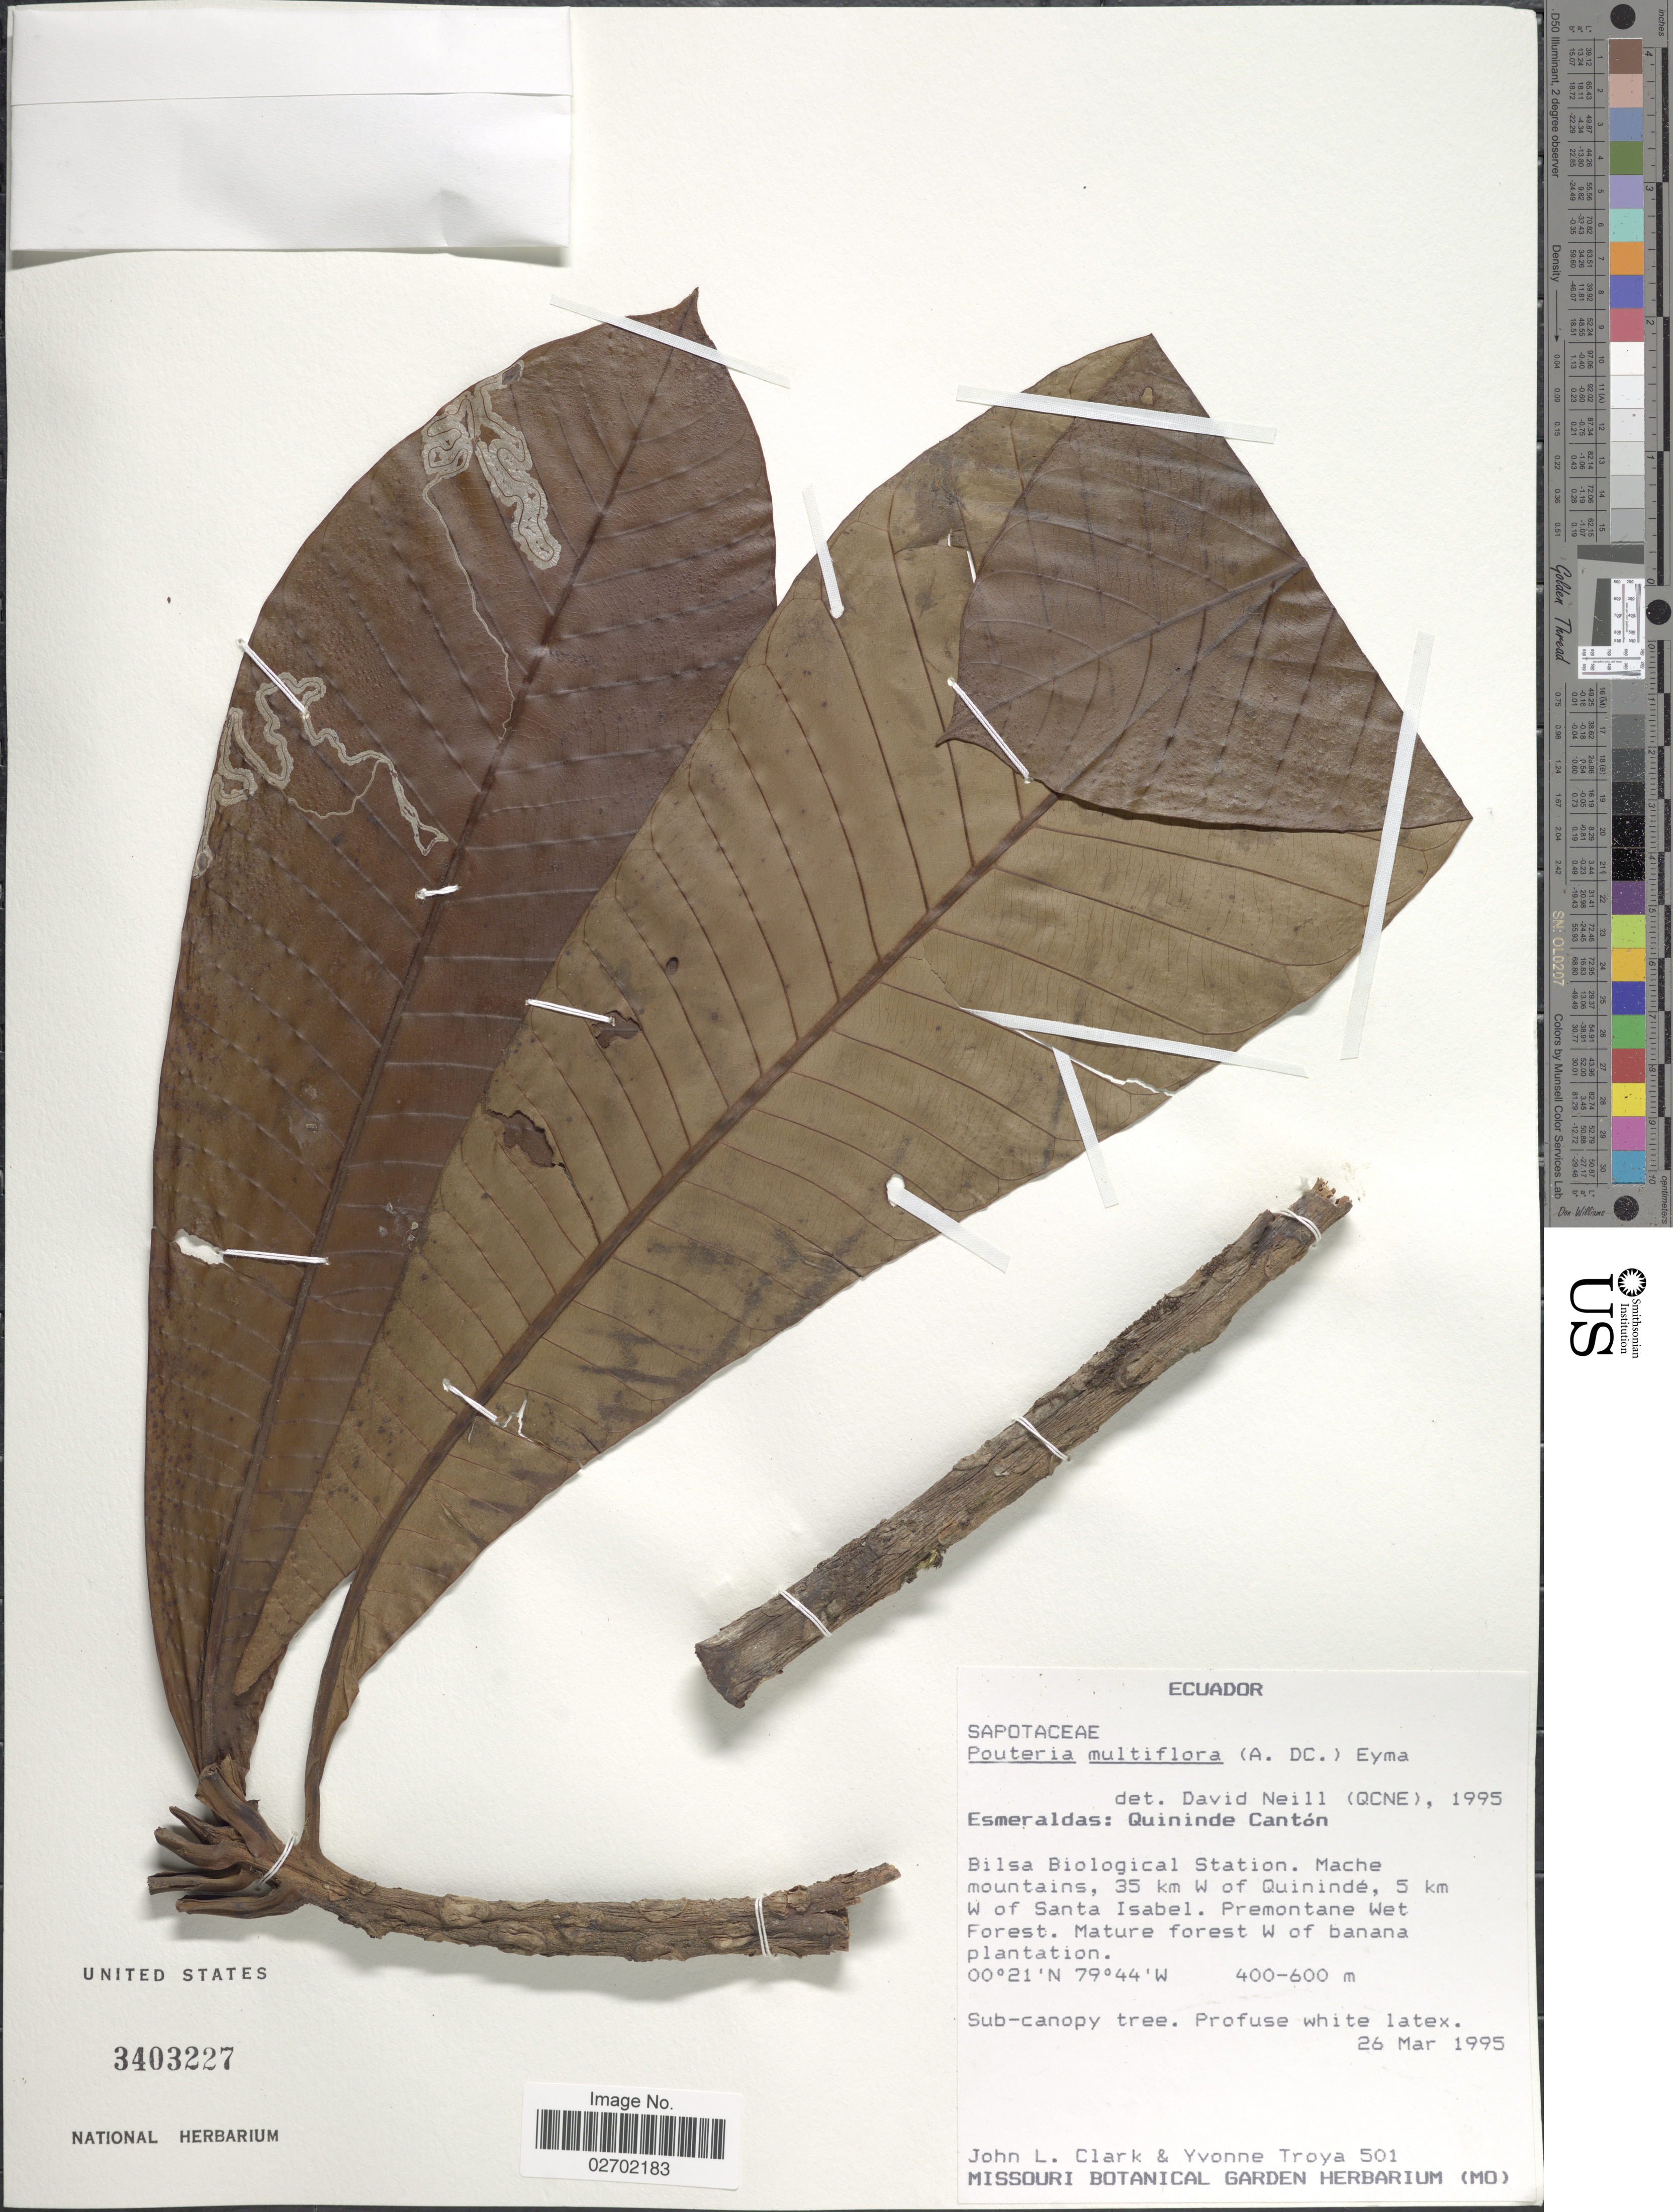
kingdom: Plantae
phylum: Tracheophyta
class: Magnoliopsida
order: Ericales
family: Sapotaceae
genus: Pouteria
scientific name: Pouteria multiflora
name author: (A. DC.) Eyma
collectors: J. L. Clark & Y. Troya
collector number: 501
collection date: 1995-03-26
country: Ecuador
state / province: Esmeraldas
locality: Quininde Cantón, Bilsa Biological Station. Mache mountain, 35 km W of Quinindé, 5 km W of Santa Isabel. Premontane Wet Forest. Mature forest W of banana plantation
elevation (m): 400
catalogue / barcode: US 3403227